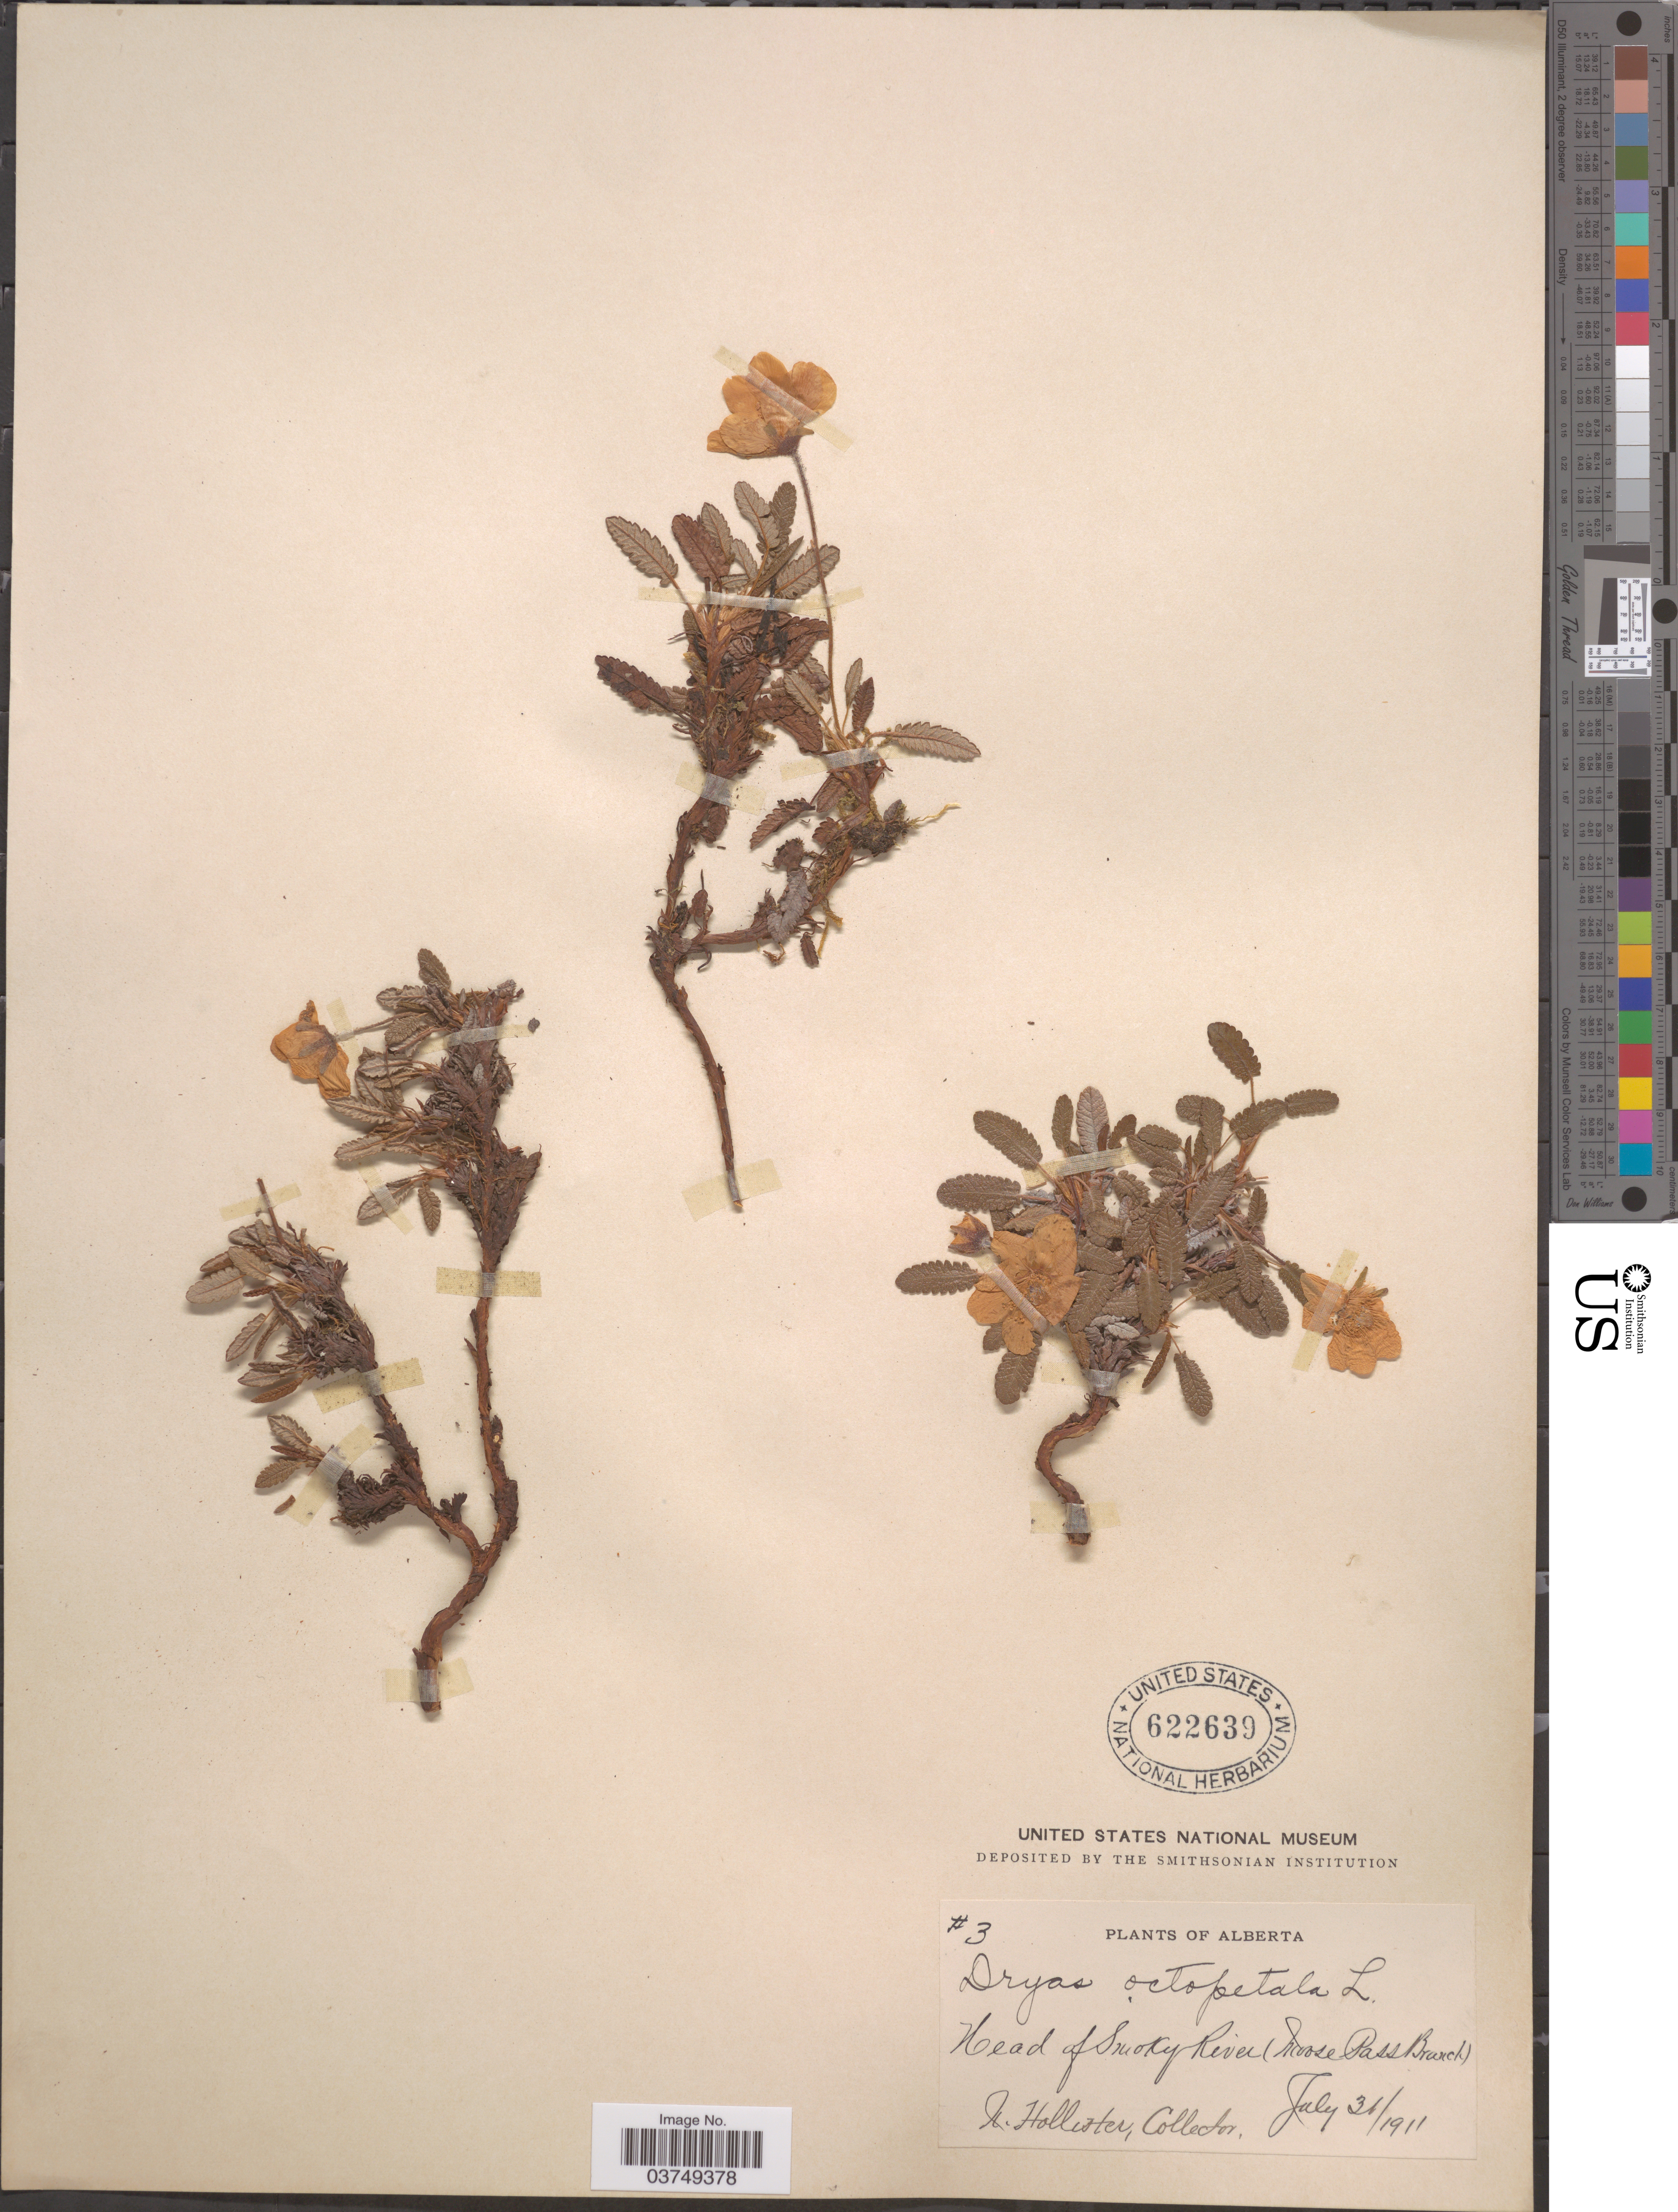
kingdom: Plantae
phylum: Tracheophyta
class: Magnoliopsida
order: Rosales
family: Rosaceae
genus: Dryas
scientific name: Dryas hookeriana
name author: Juz.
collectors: N. Hollister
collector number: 3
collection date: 1911-07-31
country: Canada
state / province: Alberta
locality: Head of Smoky River (Moose Pass Branch).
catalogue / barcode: US 622639